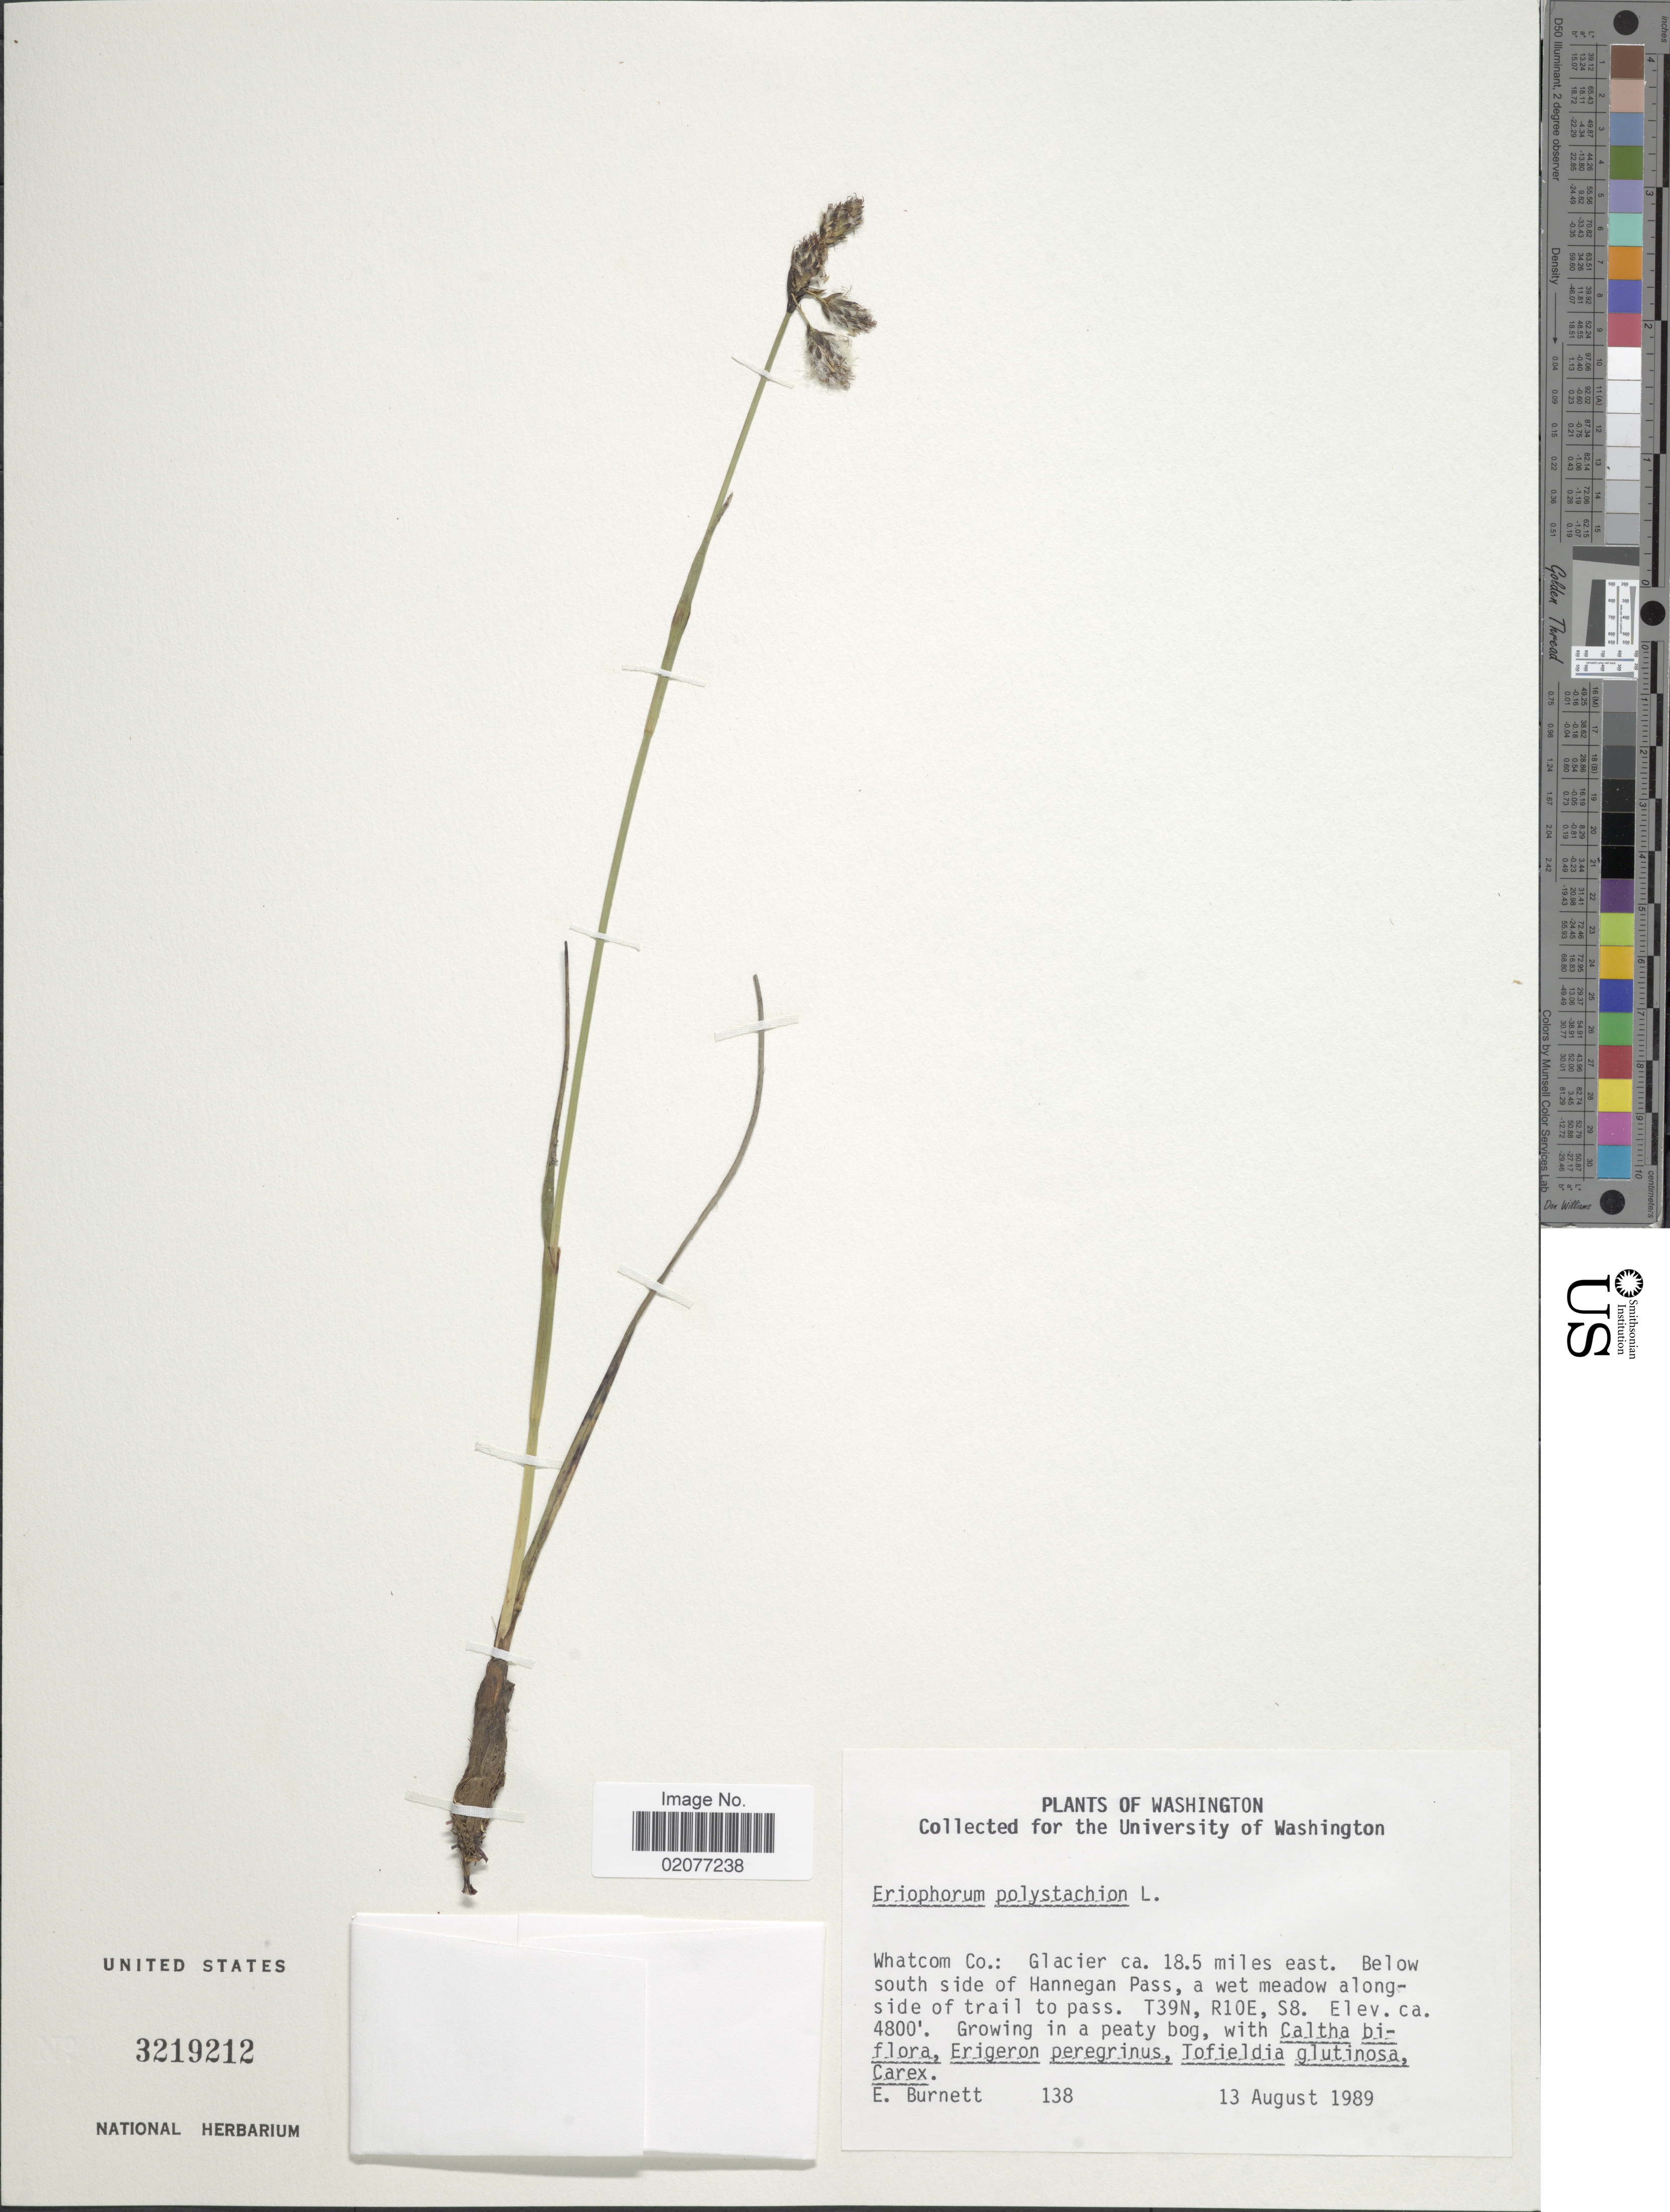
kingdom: Plantae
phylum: Tracheophyta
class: Liliopsida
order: Poales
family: Cyperaceae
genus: Eriophorum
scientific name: Eriophorum angustifolium subsp. angustifolium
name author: Honck.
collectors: E. Burnett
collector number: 138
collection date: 1989-08-13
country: United States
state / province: Washington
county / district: Whatcom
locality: Wshington. Whatcom Co.: Glacier ca. 18.5 miles east. Below south side of Hannegan Pass, a wet meadow alongside of trail to pass. T39N, R10E, S8.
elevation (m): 1463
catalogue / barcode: US 3219212